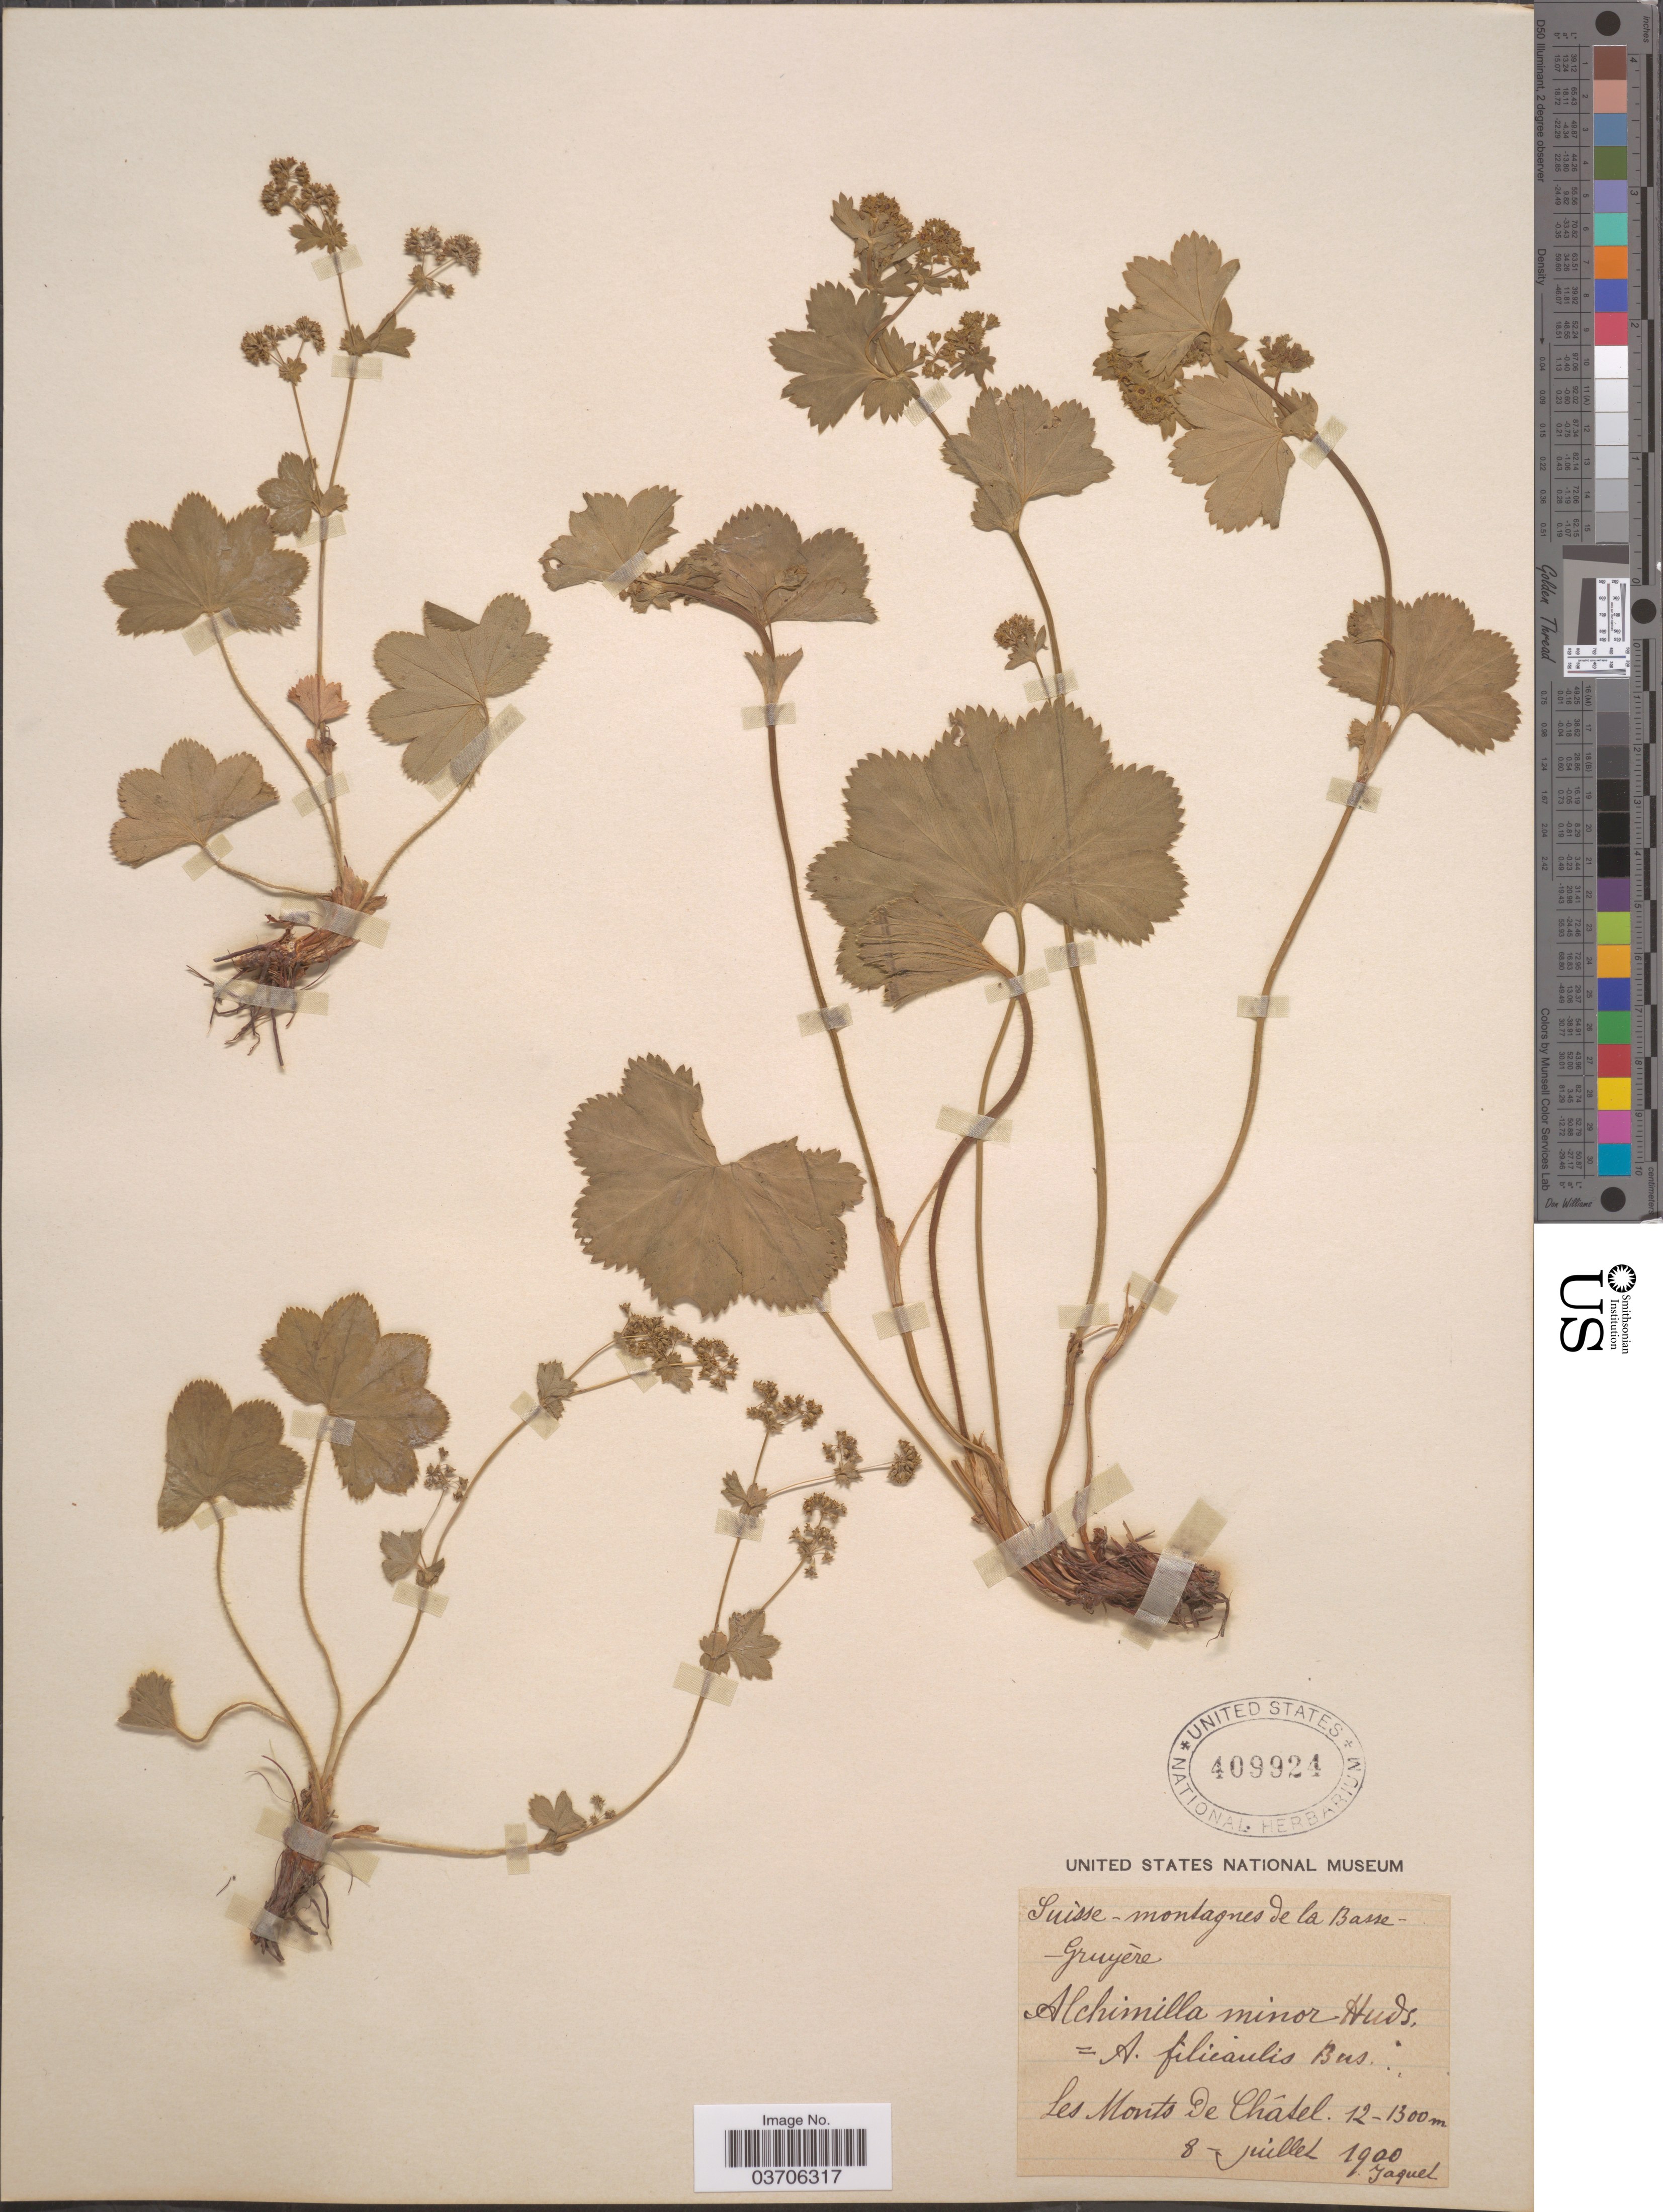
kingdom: Plantae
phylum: Tracheophyta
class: Magnoliopsida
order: Rosales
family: Rosaceae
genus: Alchemilla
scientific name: Alchemilla minor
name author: Huds.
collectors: -. Jaquet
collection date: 1900-07-08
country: Switzerland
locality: Suisse- montagnes de la Basse-Gruyère. Les Monts De Châtel.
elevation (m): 1200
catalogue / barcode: US 409924